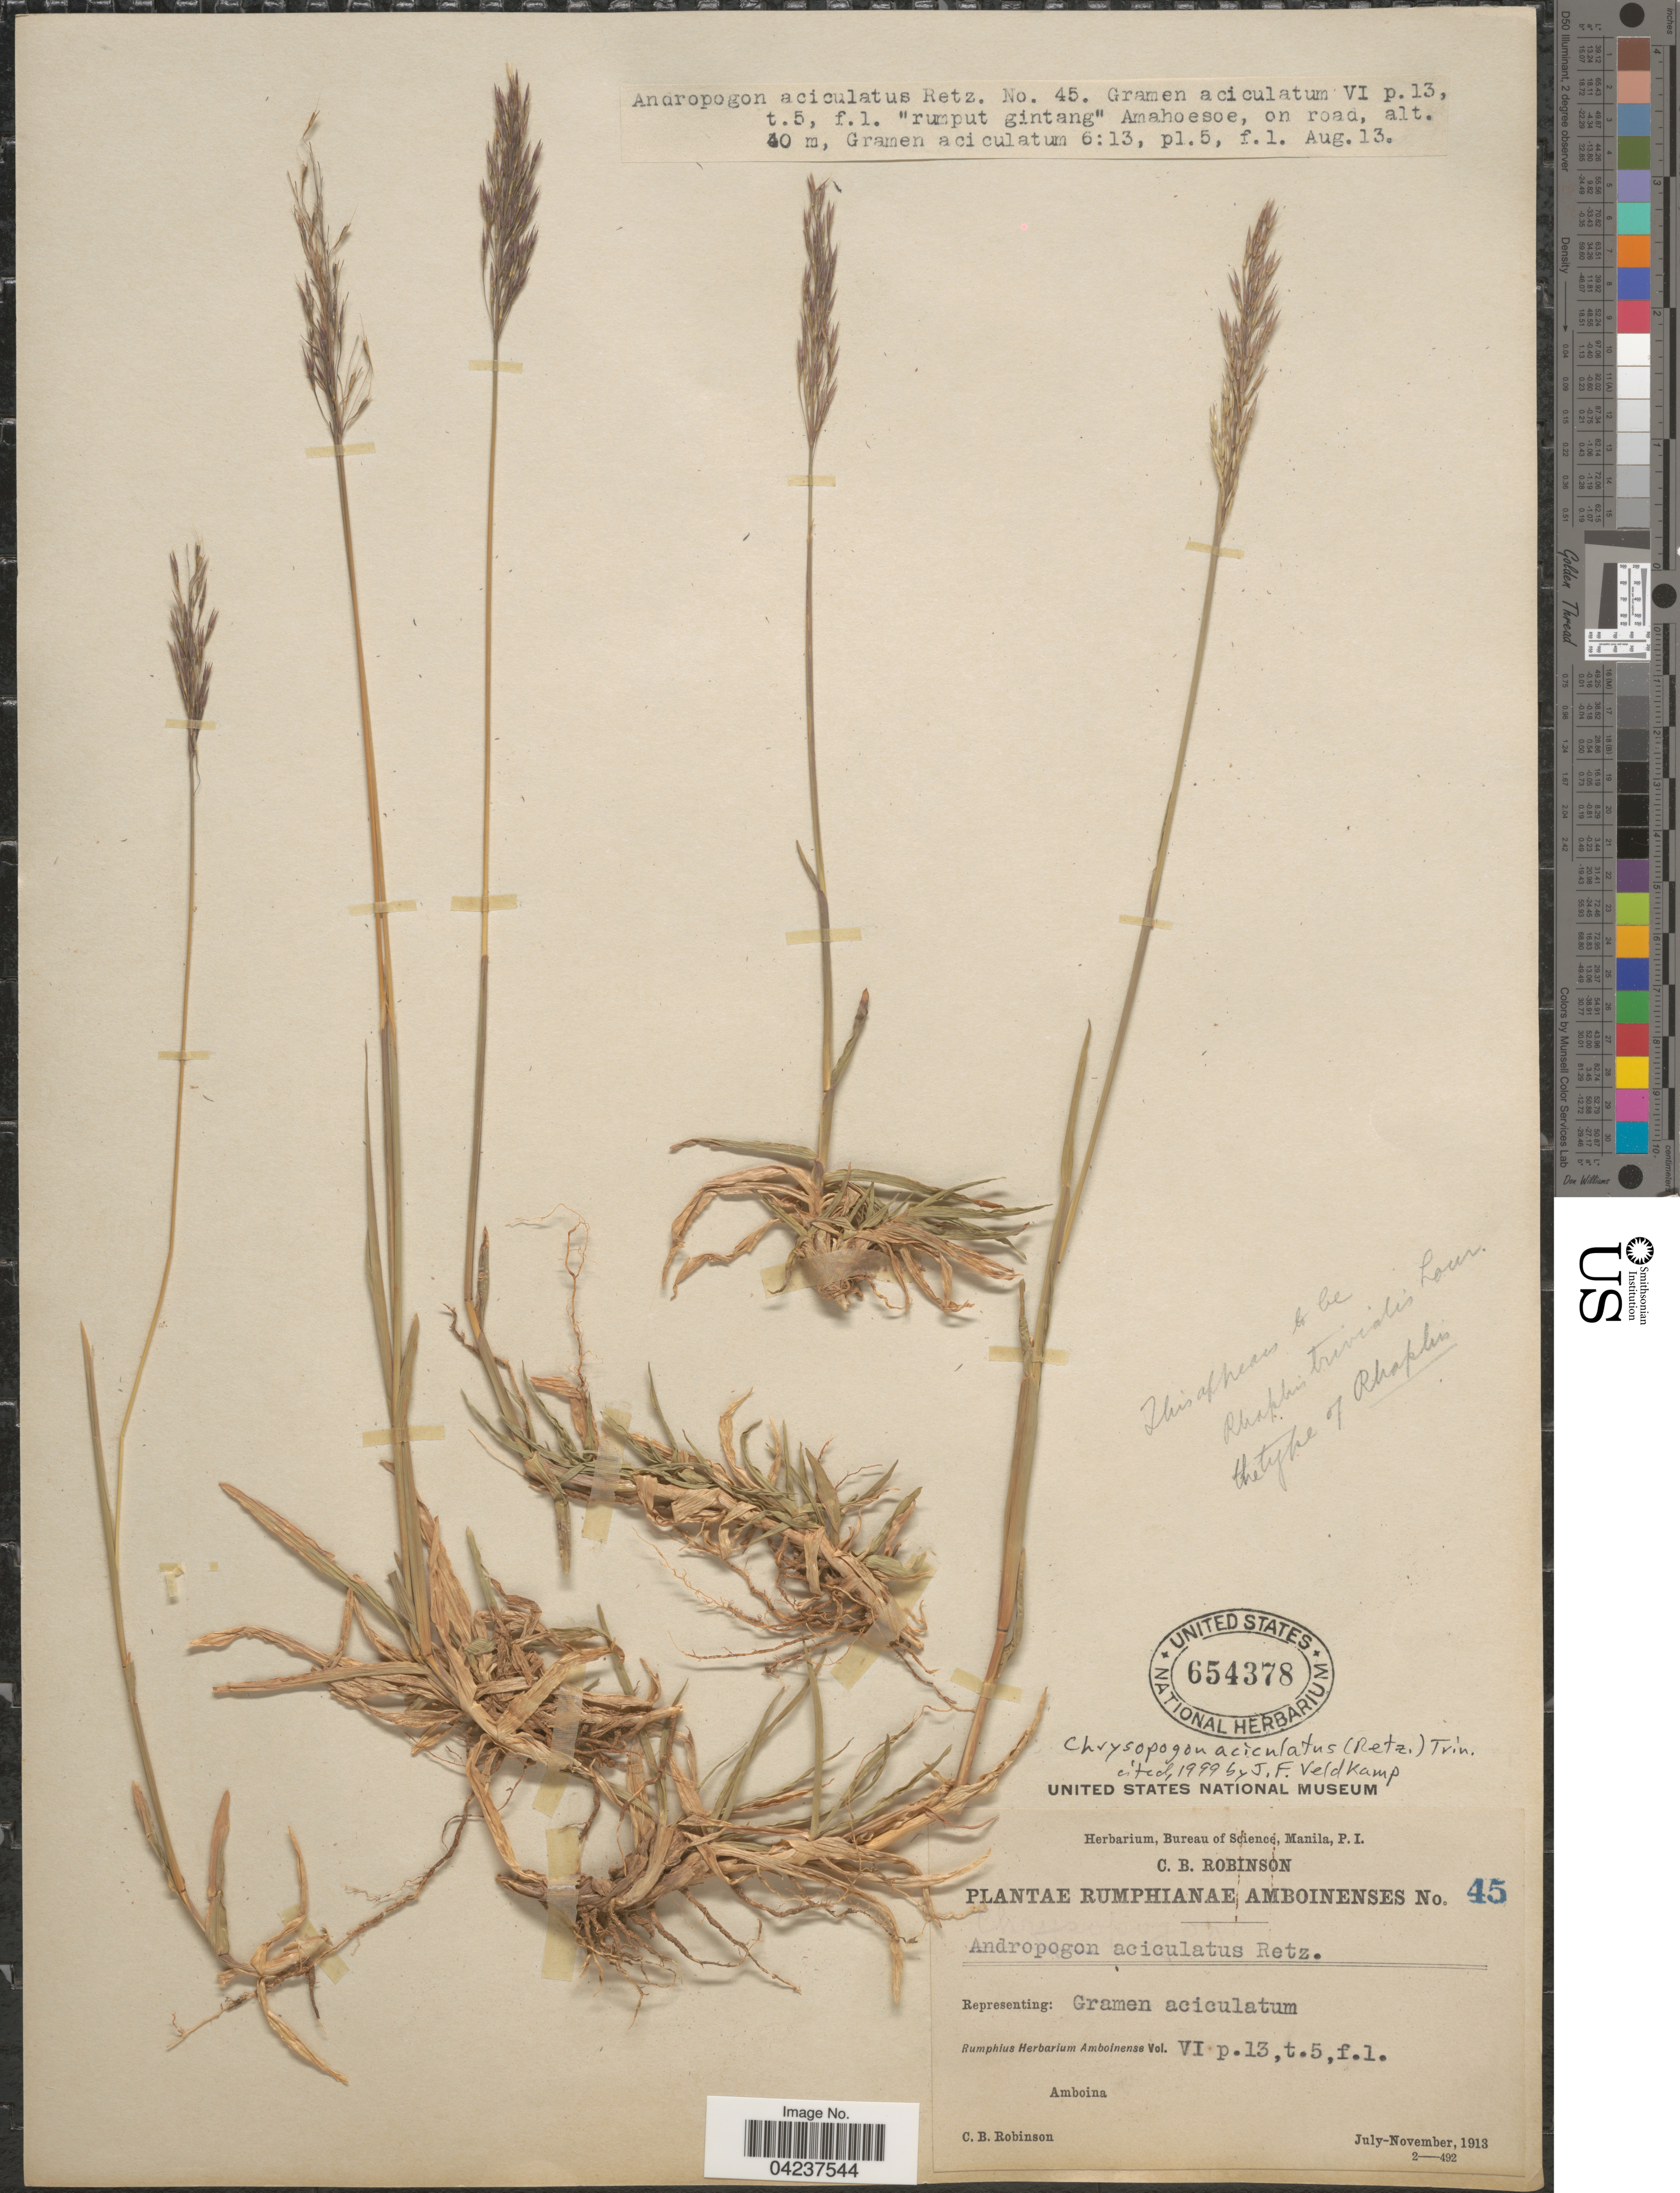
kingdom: Plantae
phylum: Tracheophyta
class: Liliopsida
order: Poales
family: Poaceae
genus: Chrysopogon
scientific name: Chrysopogon aciculatus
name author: (Retz.) Trin.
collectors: C. Robinson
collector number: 45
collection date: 1913-07/1913-11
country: Indonesia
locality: Rumphianae Amboinenses. Amboina.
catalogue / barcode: US 654378